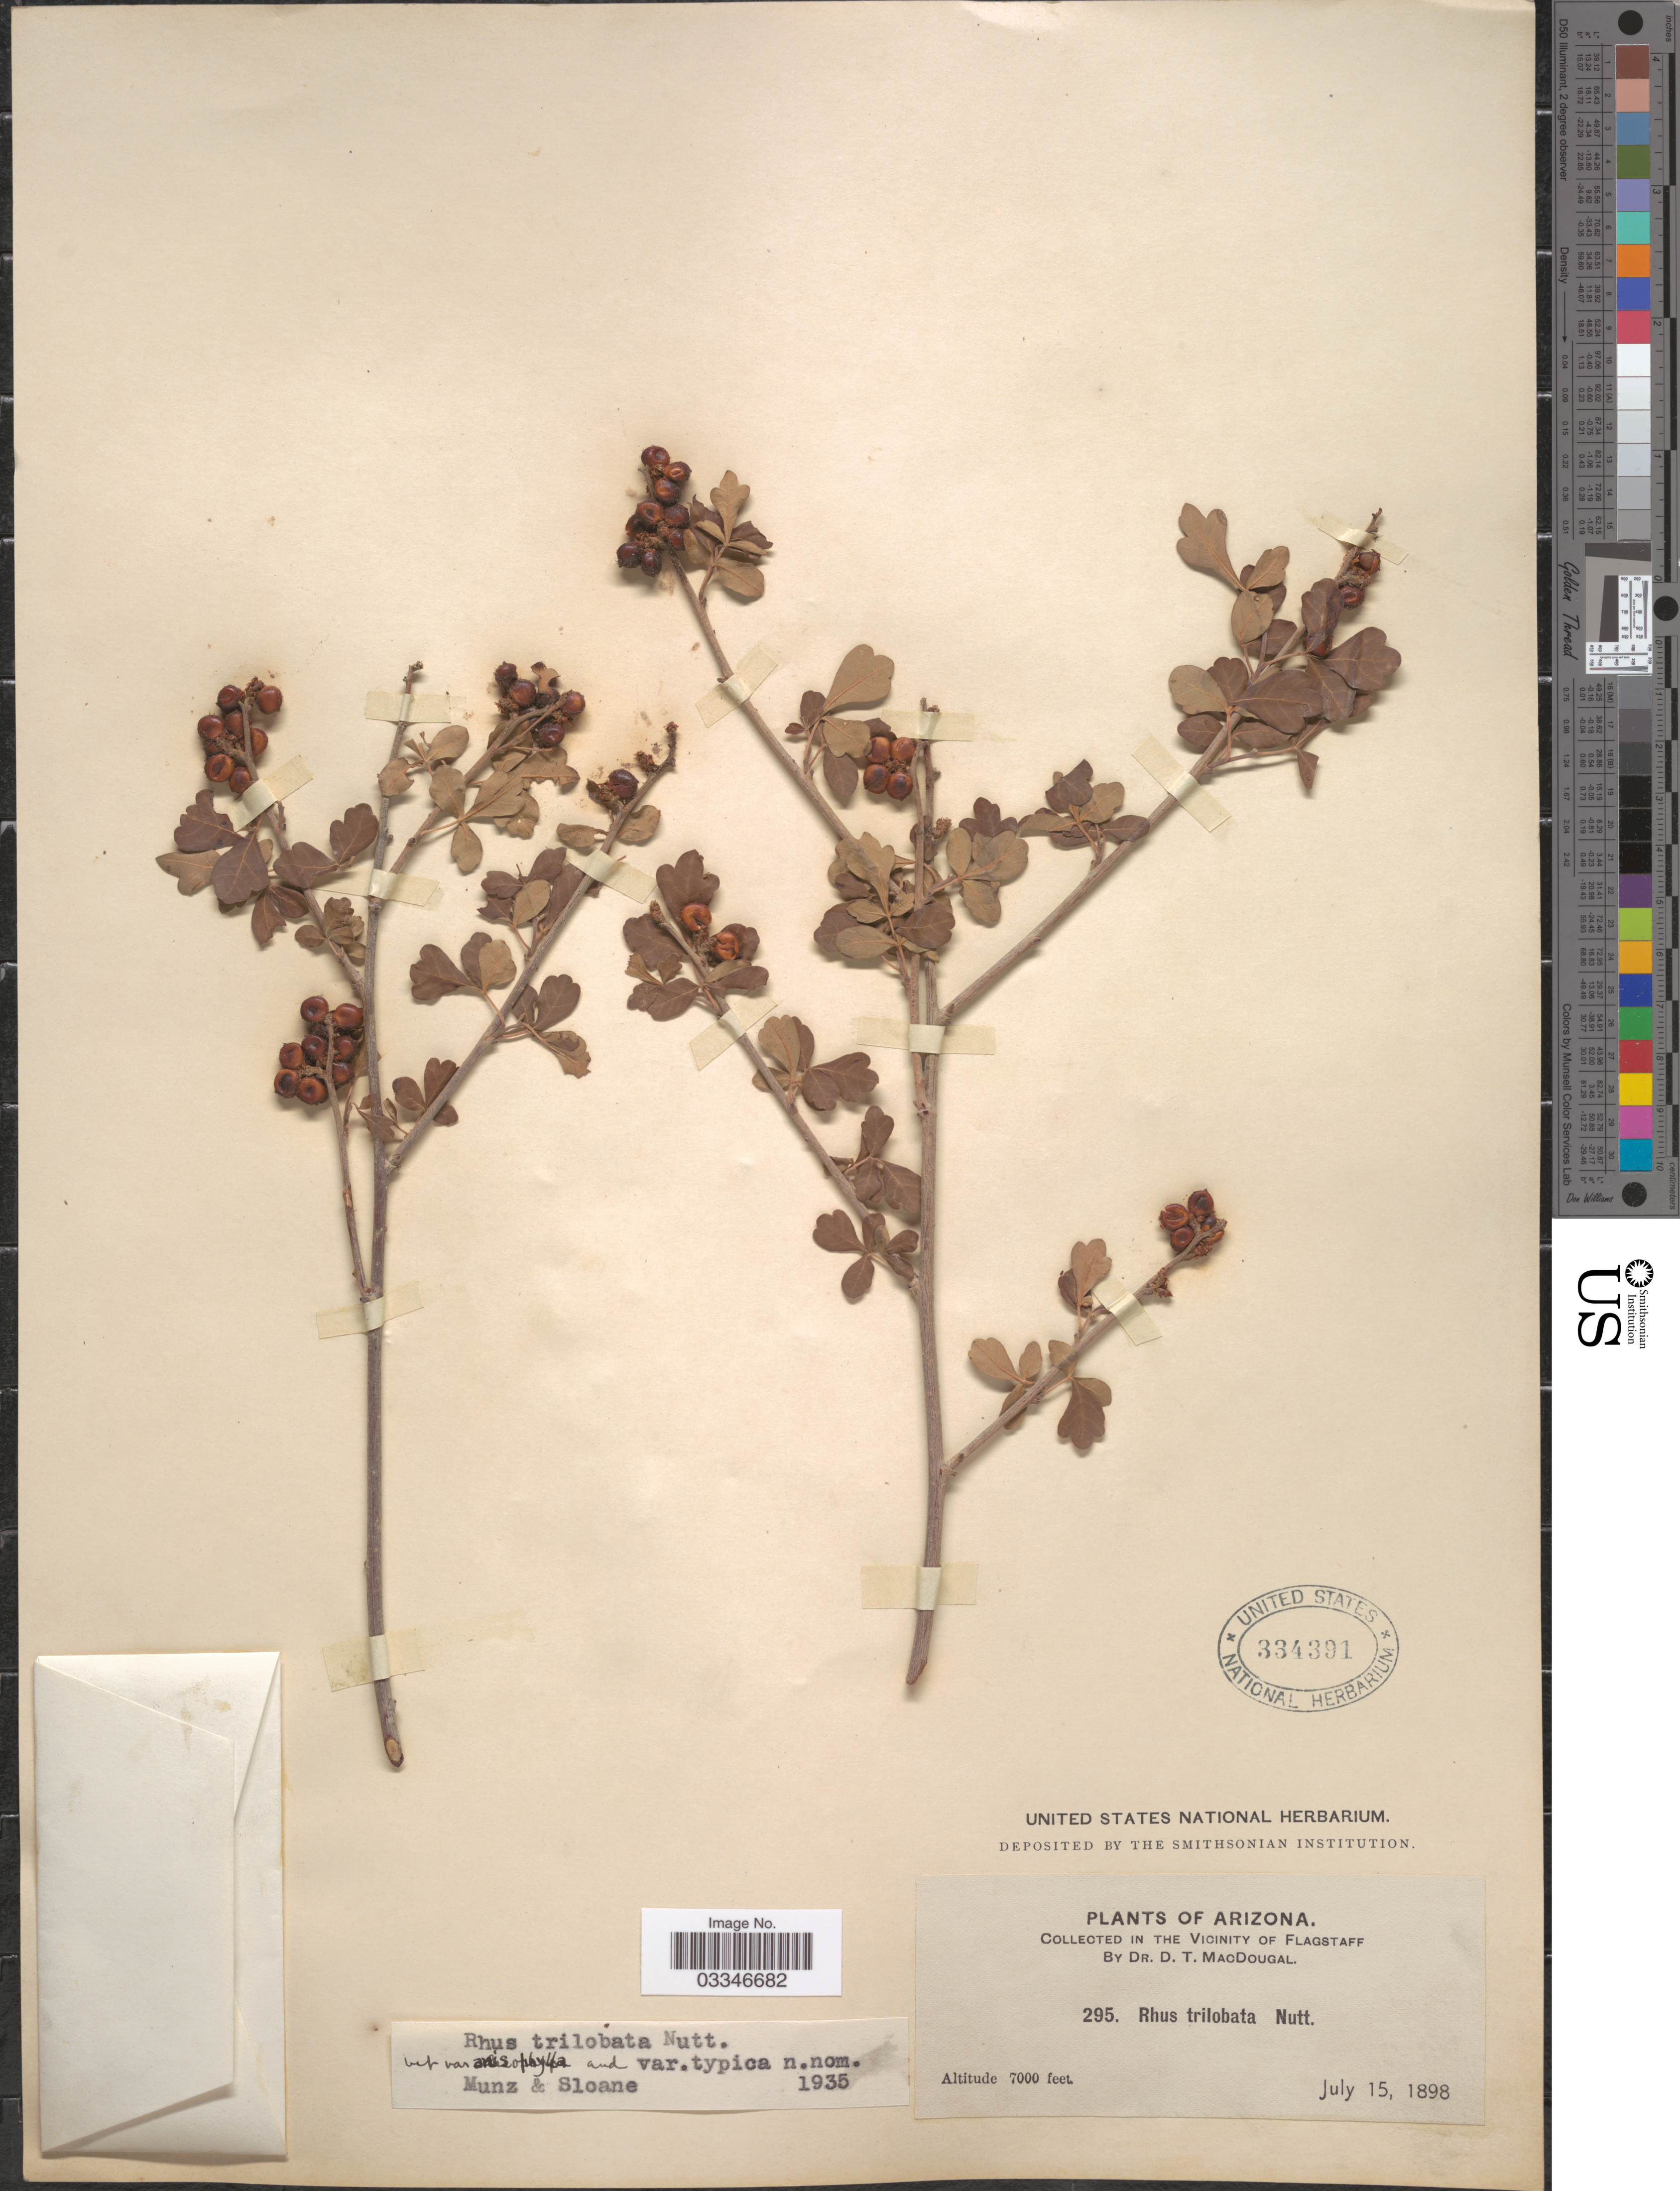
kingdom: Plantae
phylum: Tracheophyta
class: Magnoliopsida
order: Sapindales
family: Anacardiaceae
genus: Rhus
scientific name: Rhus trilobata var. typica Munz & Sloane ined.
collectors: D. T. MacDougal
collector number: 295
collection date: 1898-07-15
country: United States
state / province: Arizona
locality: In the Vicinity of Flagstaff.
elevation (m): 2134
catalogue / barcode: US 334391